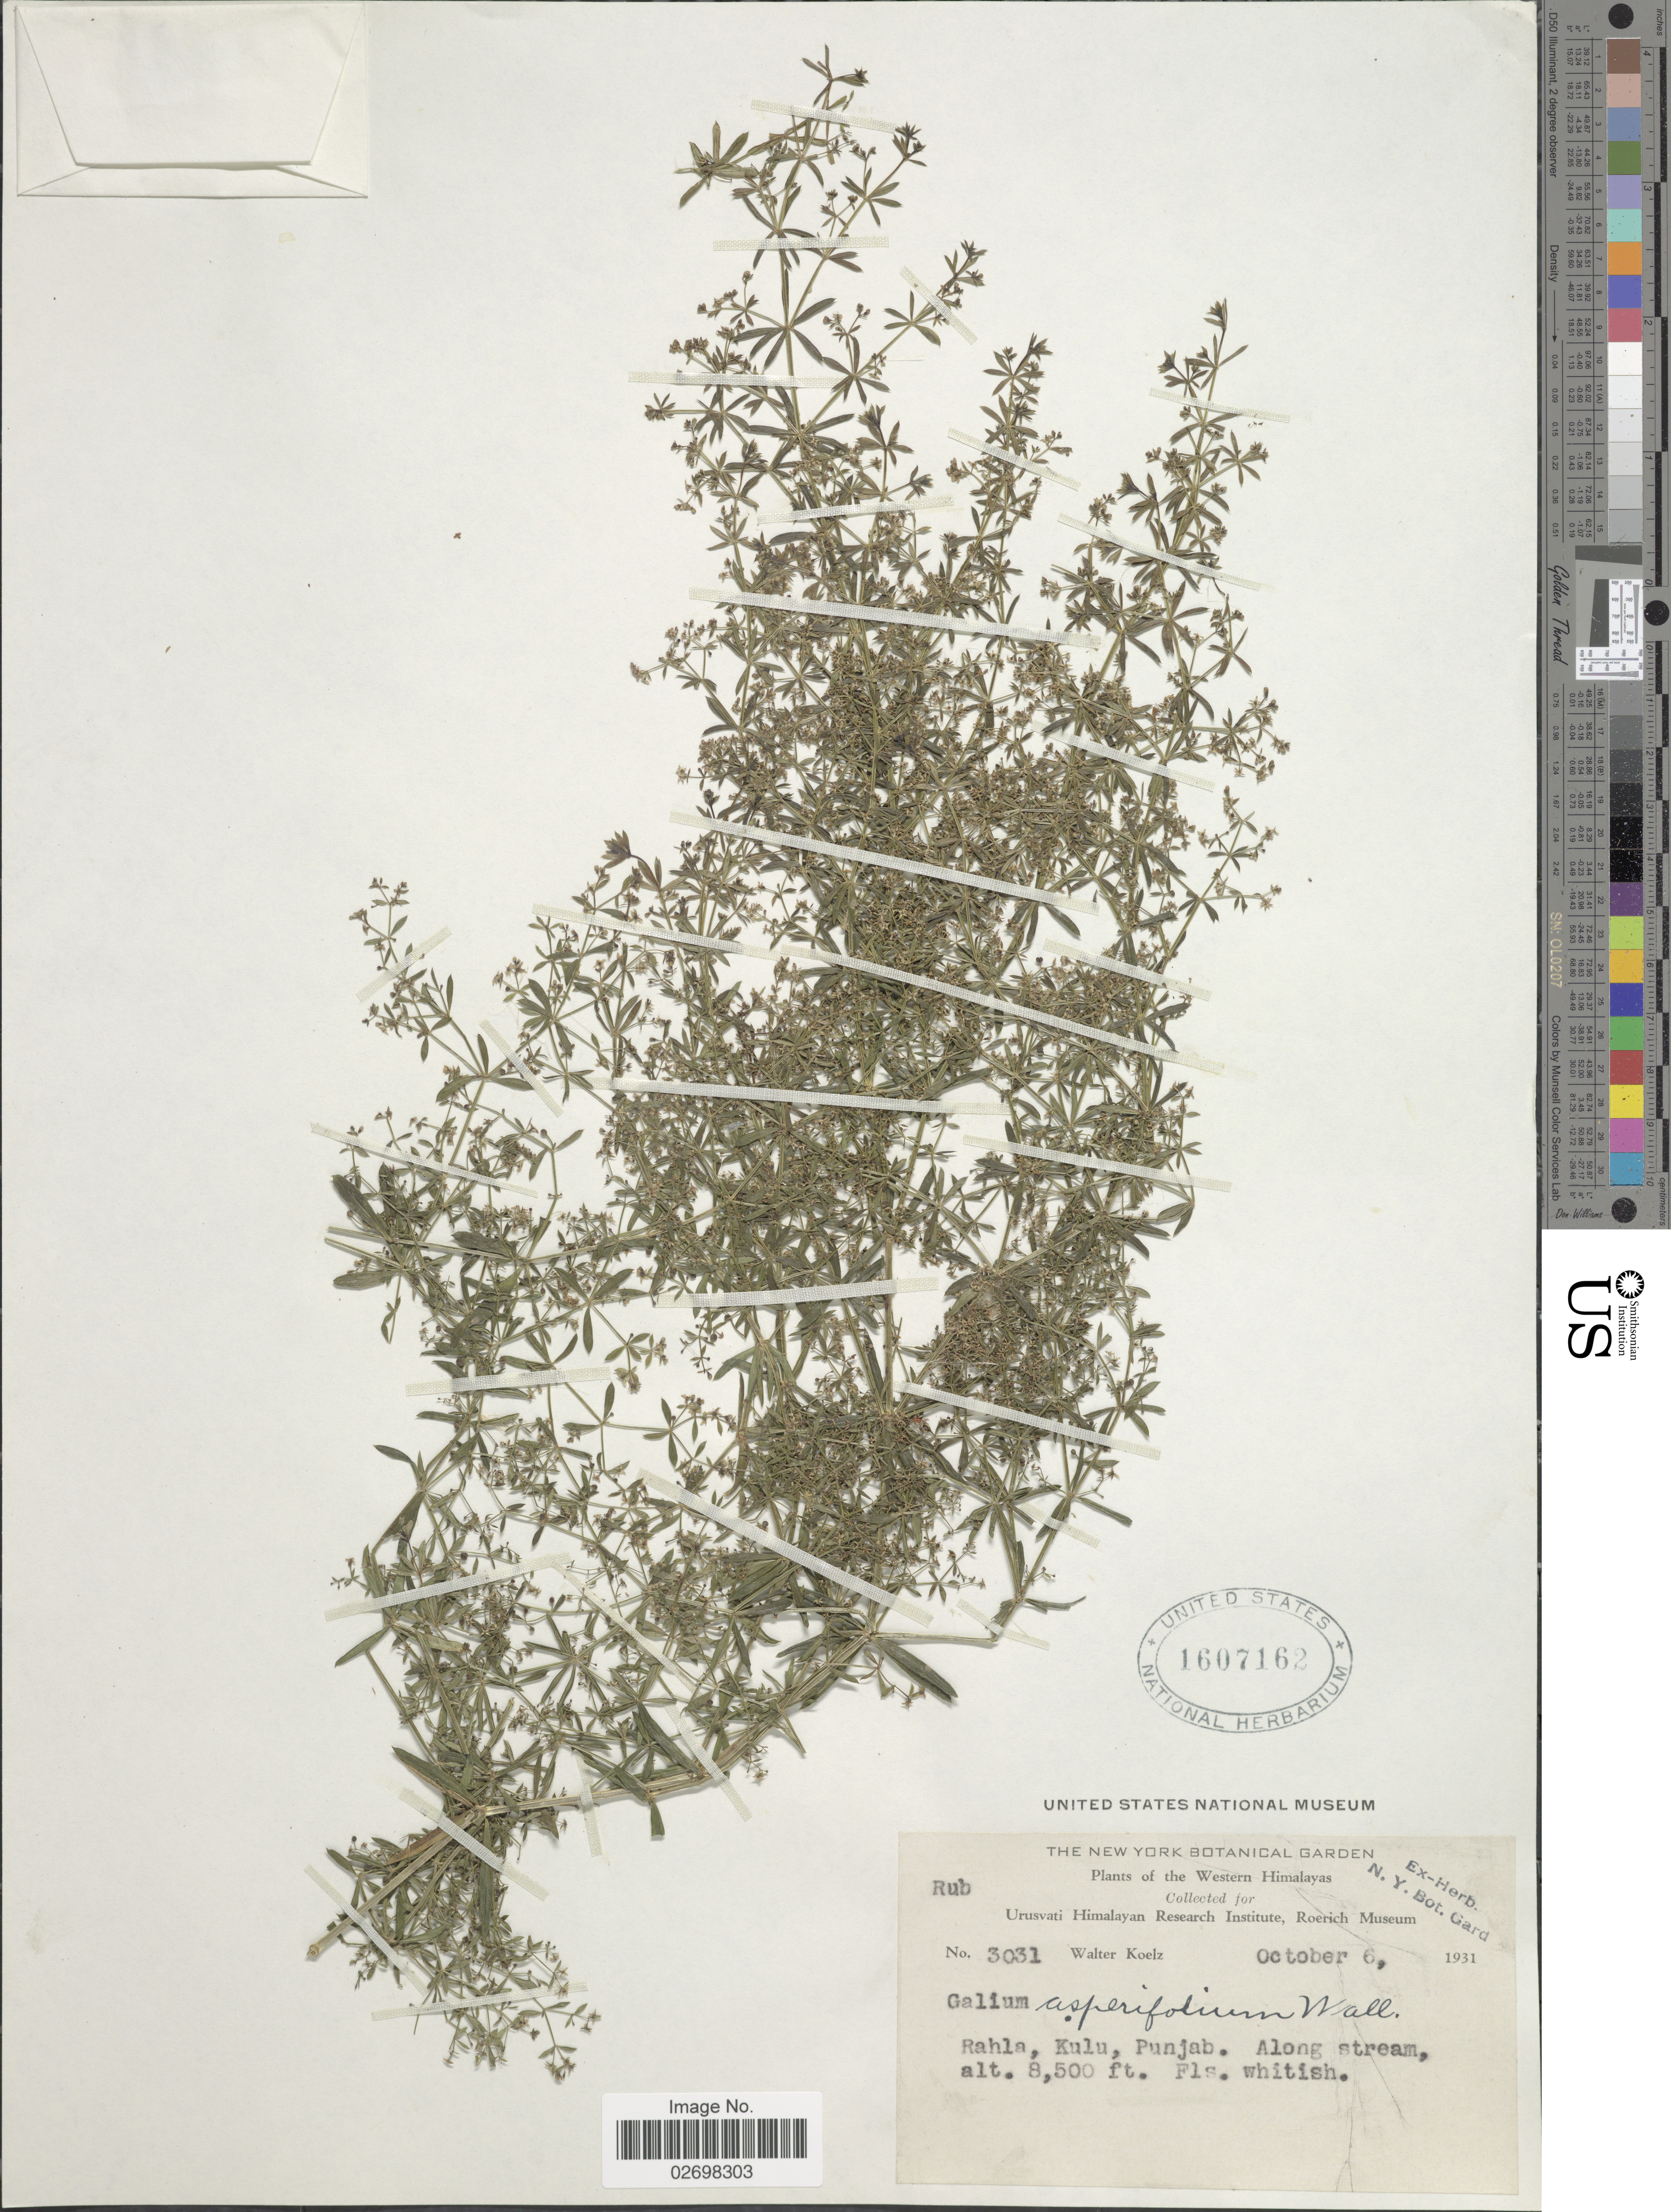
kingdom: Plantae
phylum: Tracheophyta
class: Magnoliopsida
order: Gentianales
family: Rubiaceae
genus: Galium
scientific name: Galium asperifolium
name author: Wall.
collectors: W. N. Koelz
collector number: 3031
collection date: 1931-10-06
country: India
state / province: Punjab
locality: Western Himalayas, Rahla, Kulu, Punjab. Along stream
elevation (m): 2591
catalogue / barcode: US 1607162